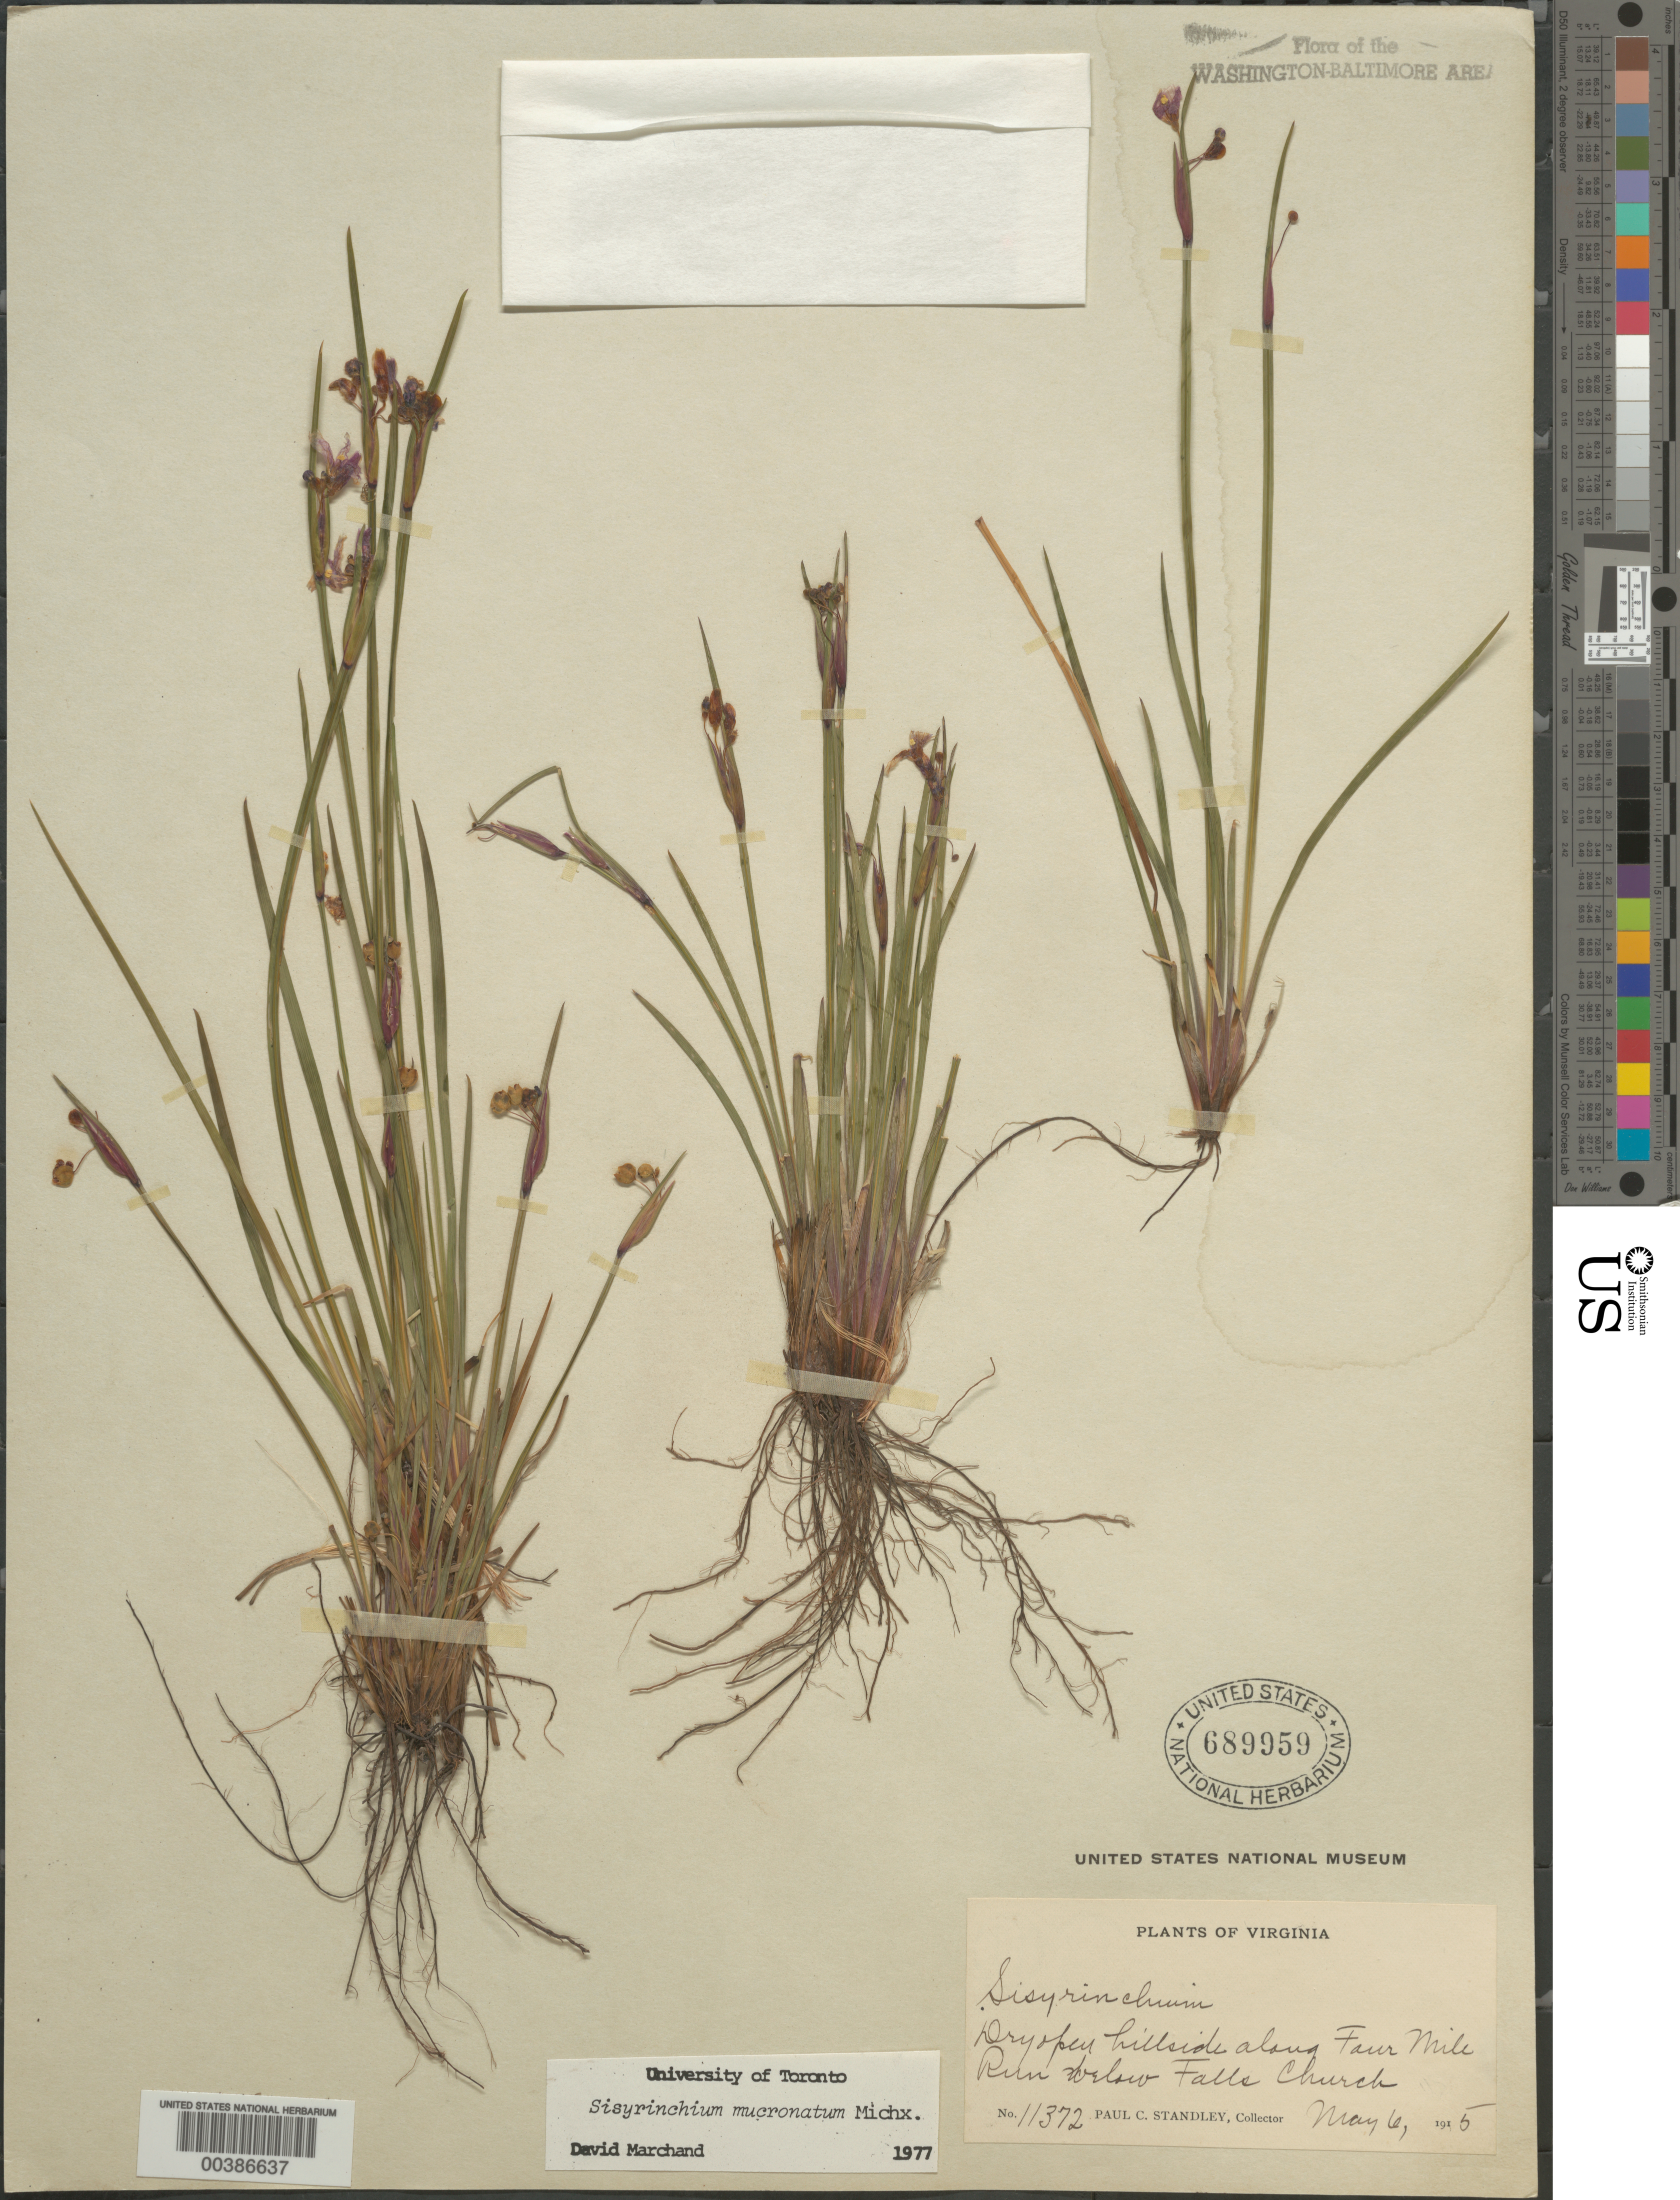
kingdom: Plantae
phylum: Tracheophyta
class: Liliopsida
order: Asparagales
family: Iridaceae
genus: Sisyrinchium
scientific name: Sisyrinchium mucronatum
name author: Michx.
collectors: P. C. Standley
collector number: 11372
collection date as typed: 06 May 1915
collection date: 1915-05-06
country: United States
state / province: Virginia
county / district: Arlington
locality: Four Mile Run, below Falls Church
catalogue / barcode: US 689959